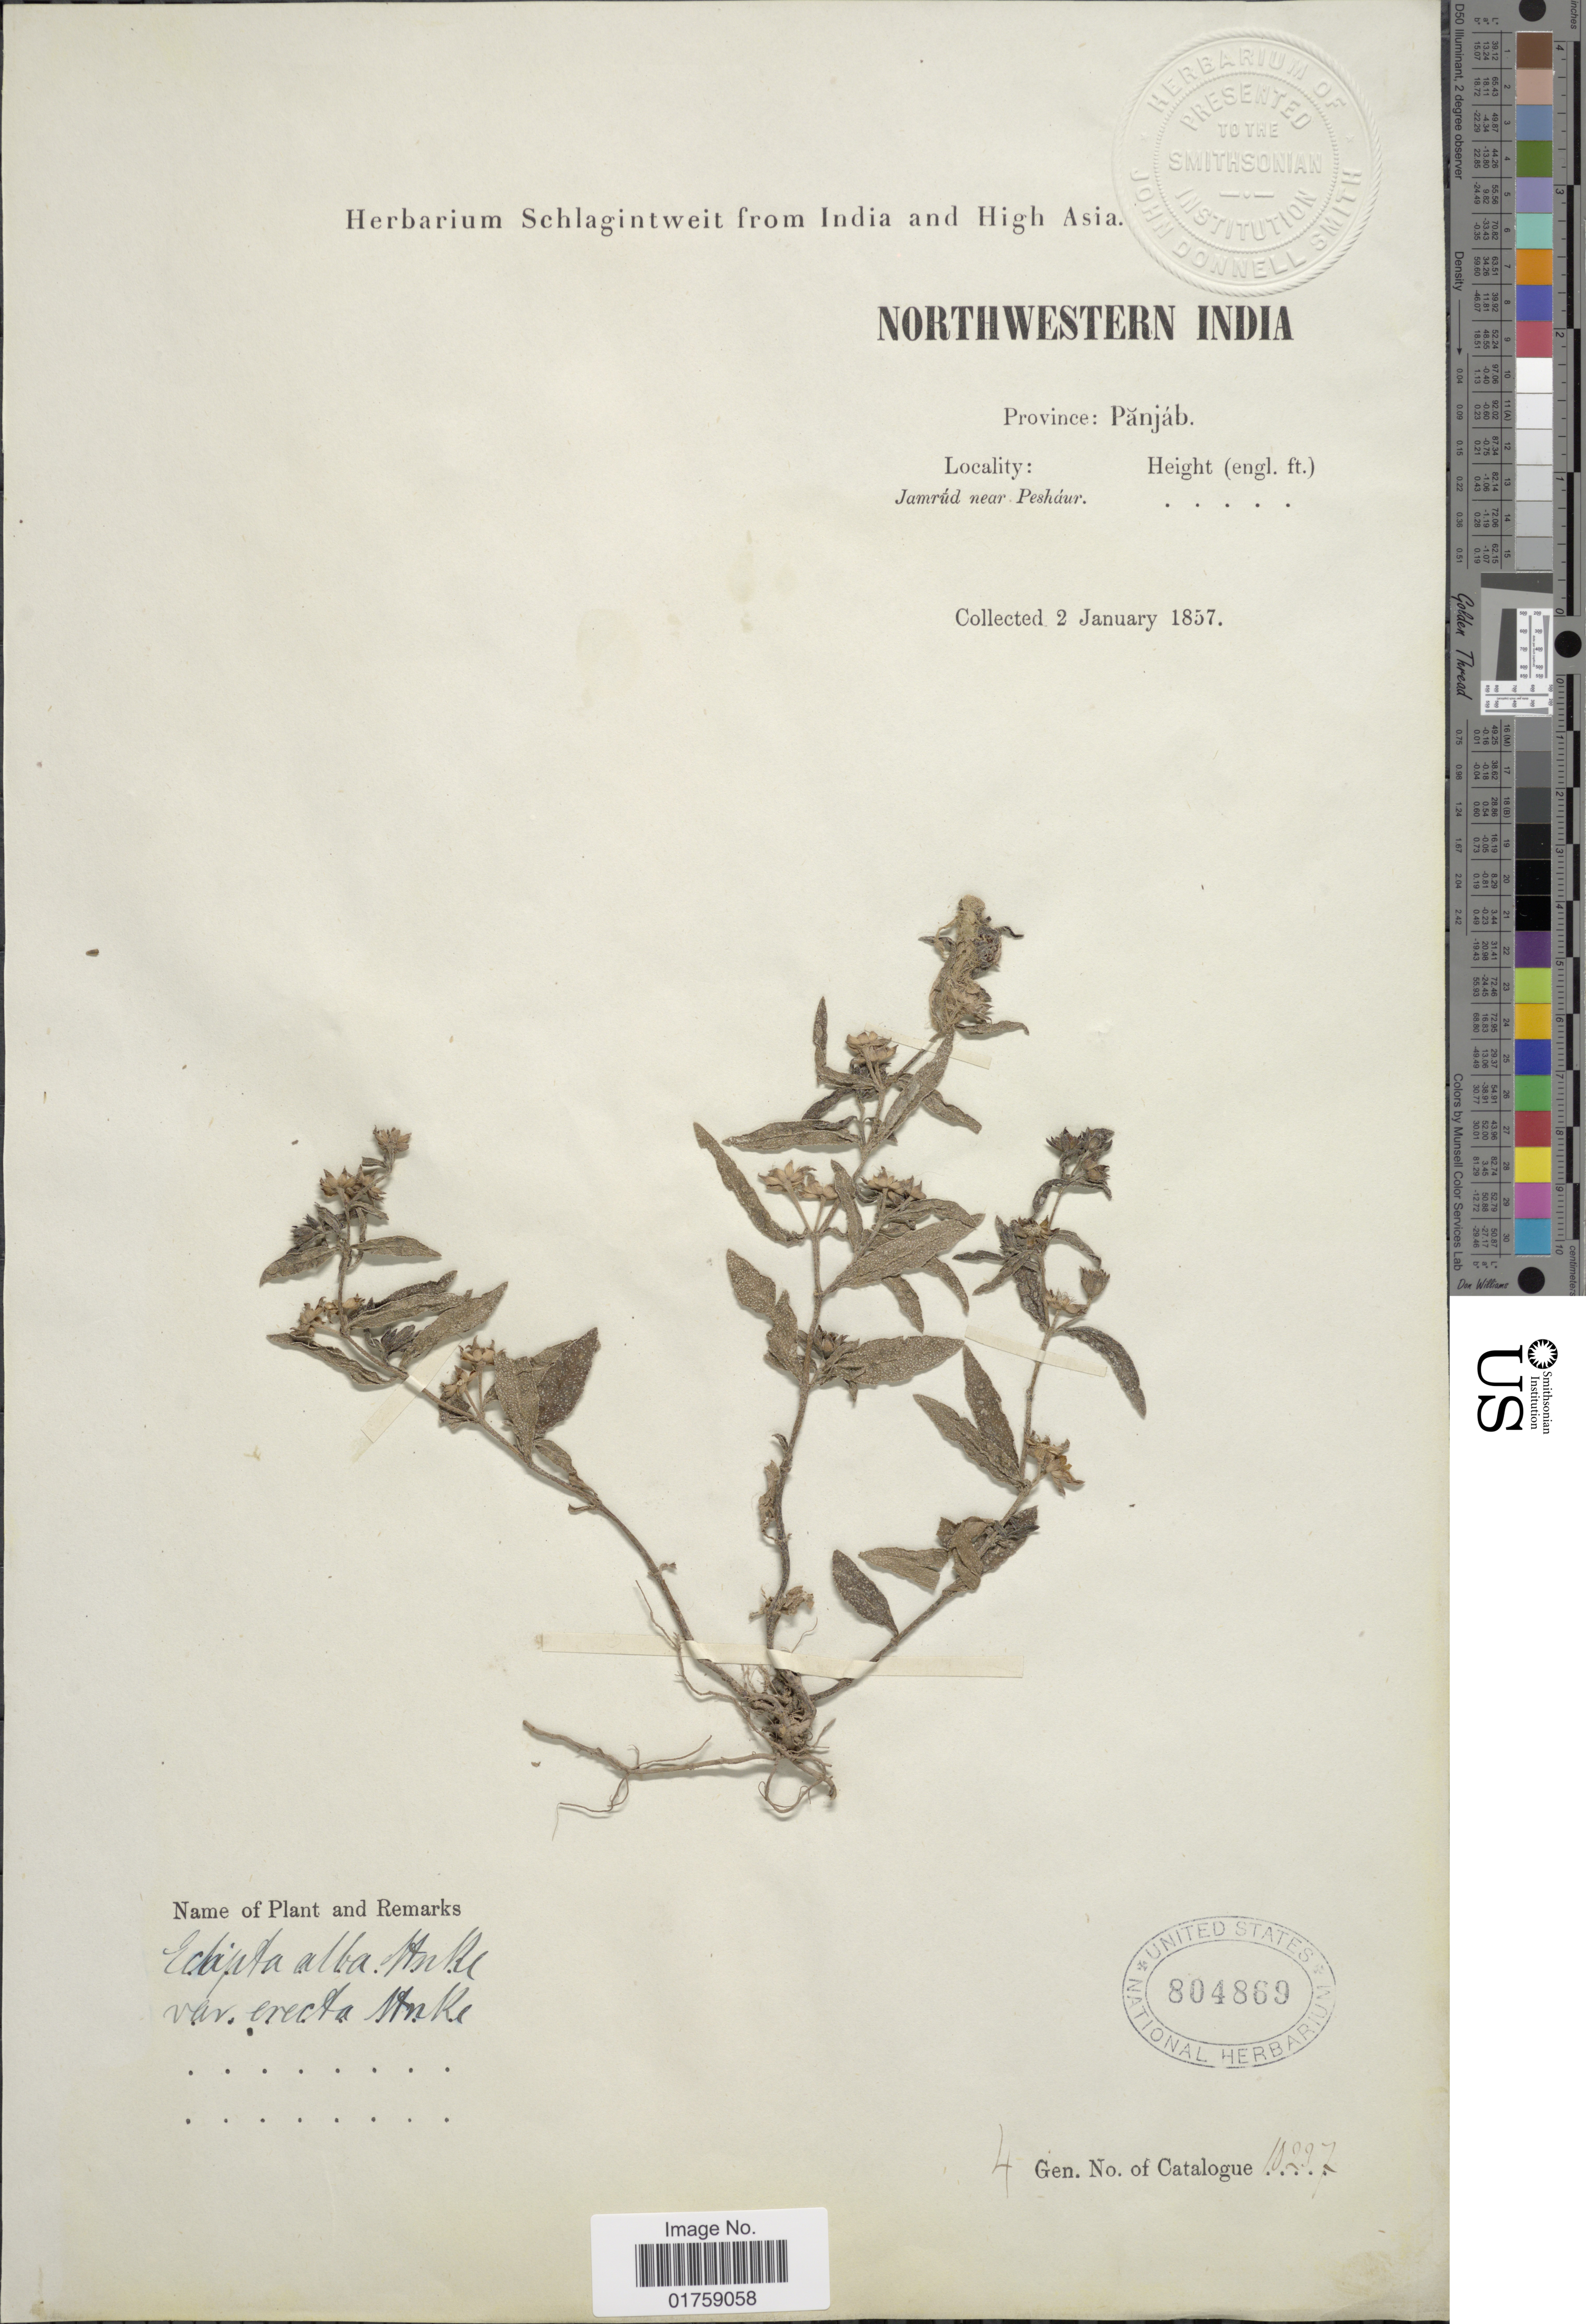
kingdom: Plantae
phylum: Tracheophyta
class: Magnoliopsida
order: Asterales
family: Asteraceae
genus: Eclipta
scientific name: Eclipta prostrata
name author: (L.) L.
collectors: Herbarium Schlagintweit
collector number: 10237?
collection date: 1957-01-02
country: India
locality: Northwestern India. Province: Panjab. Jamrud near Peshaur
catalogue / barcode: US 804869